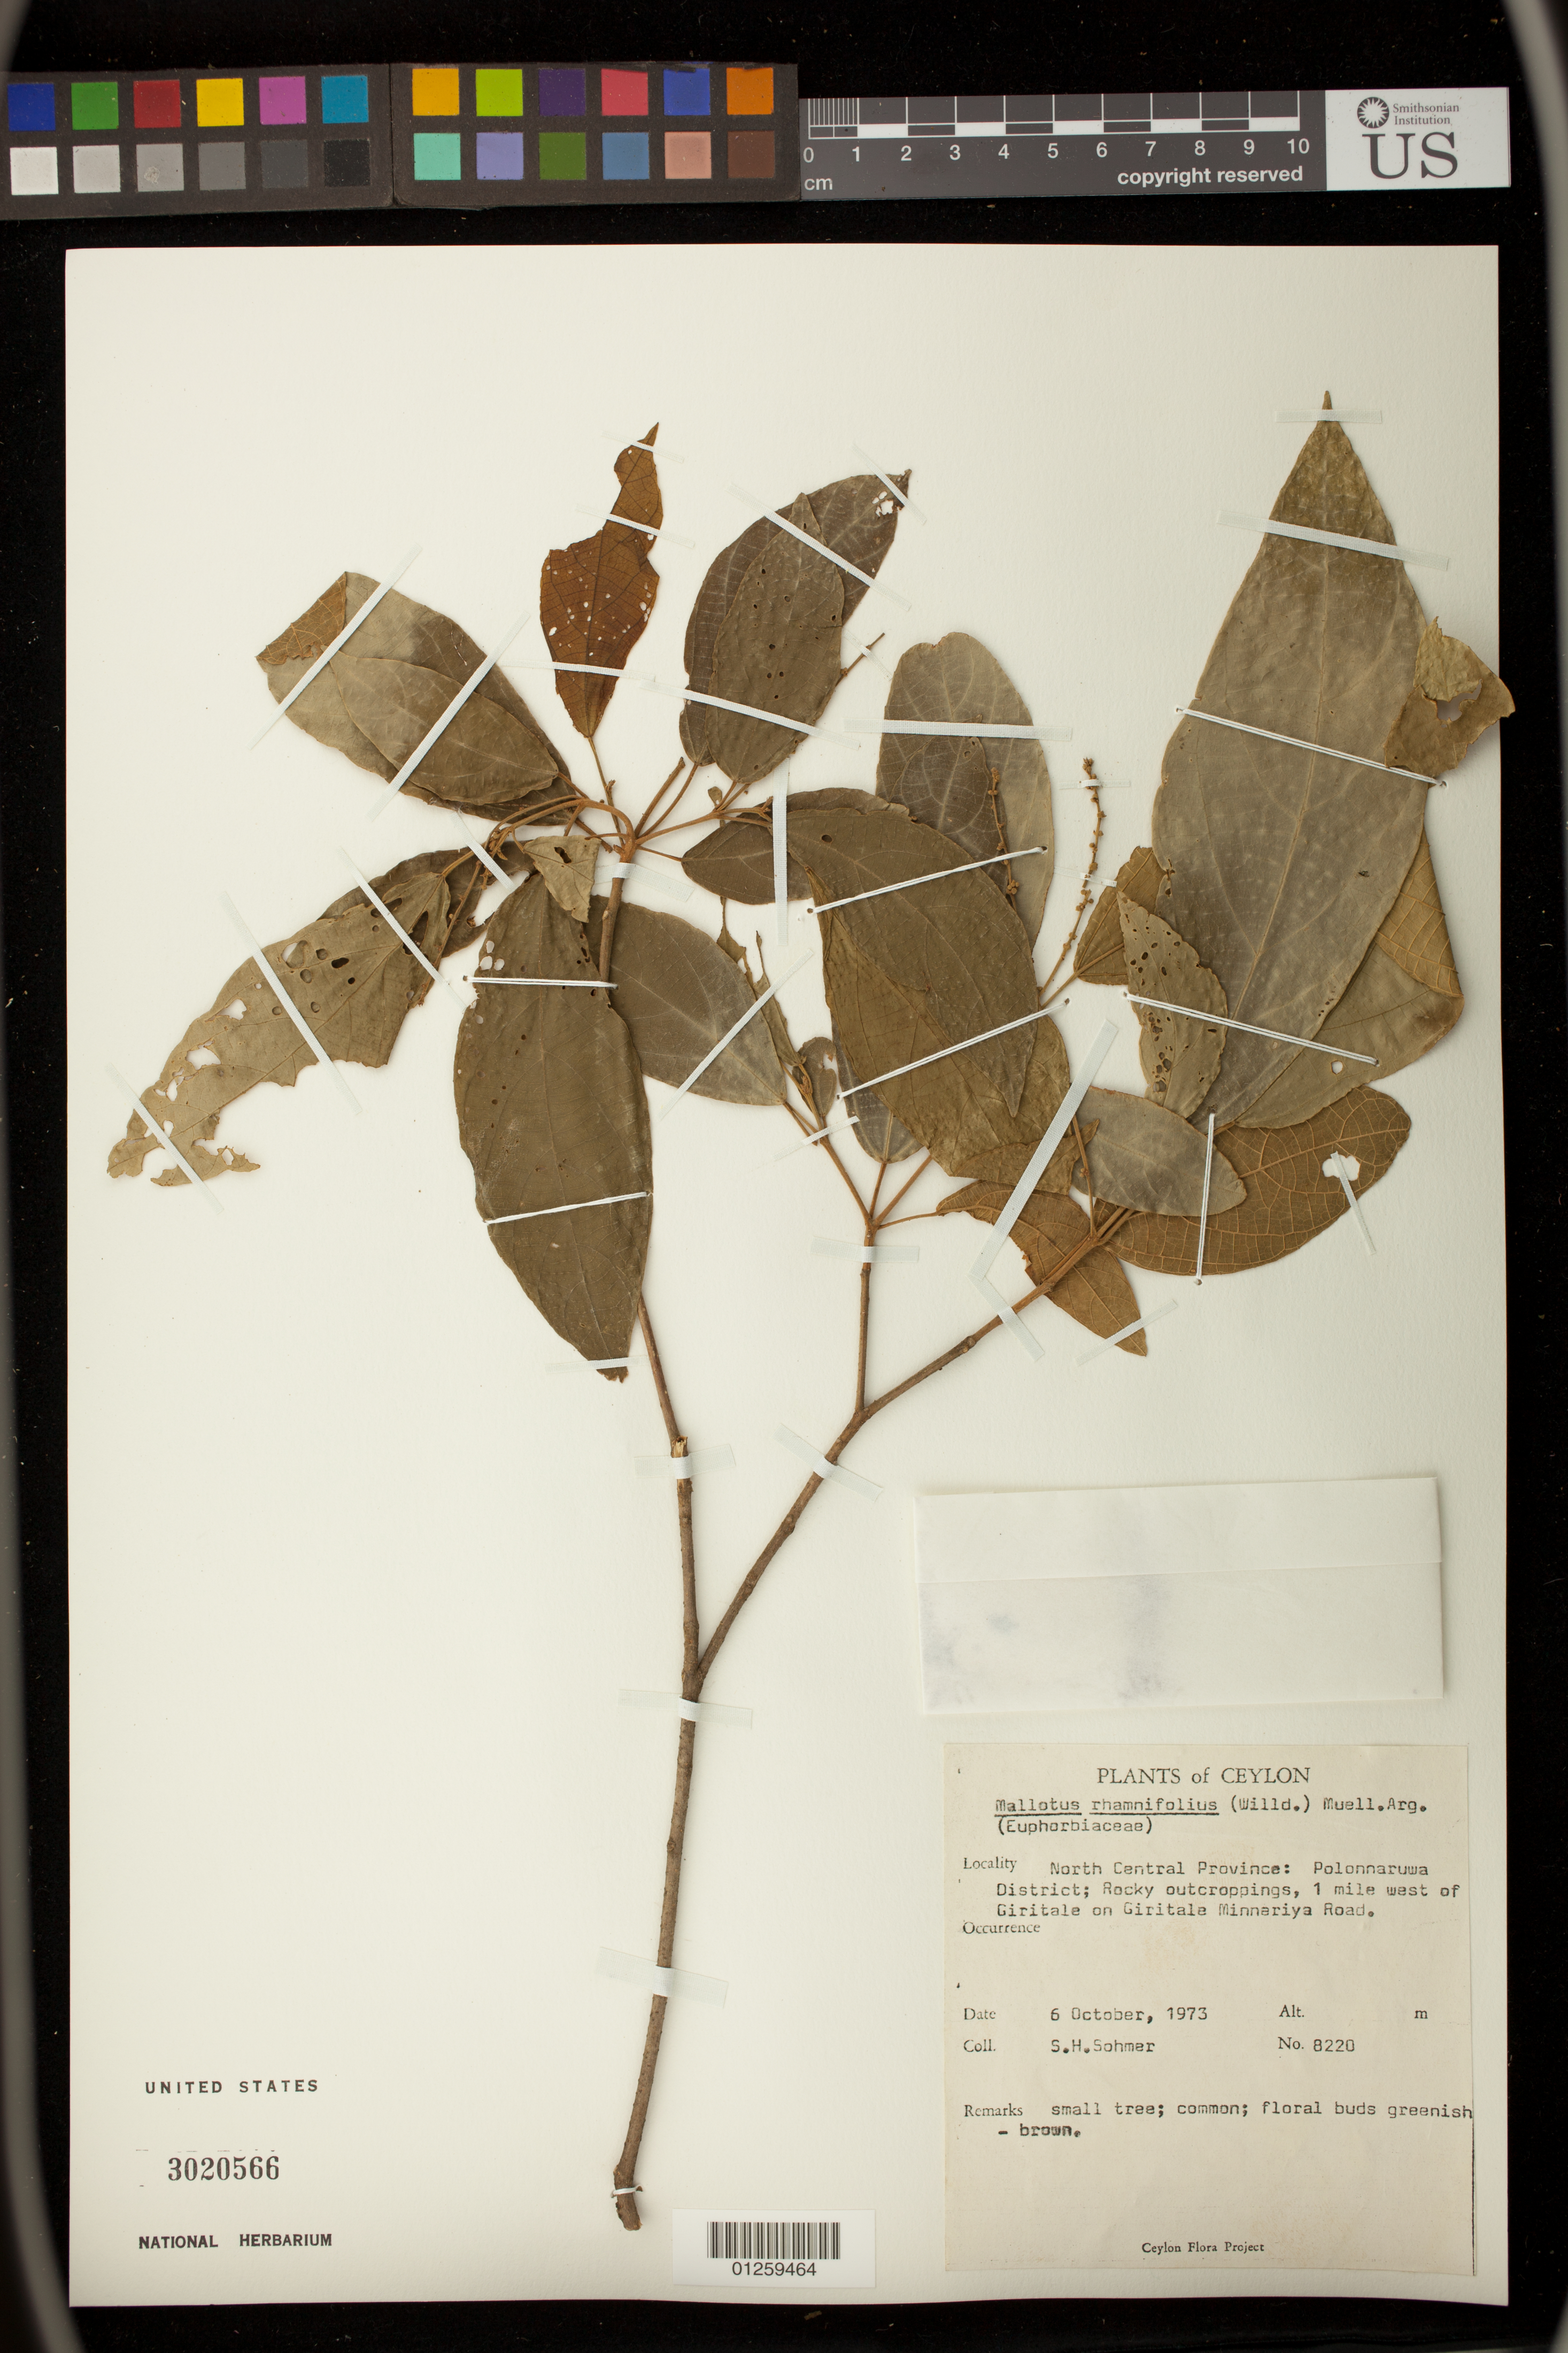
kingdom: Plantae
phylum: Tracheophyta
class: Magnoliopsida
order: Malpighiales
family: Euphorbiaceae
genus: Mallotus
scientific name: Mallotus rhamnifolius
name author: (Willd.) Müll. Arg.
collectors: S. H. Sohmer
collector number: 8220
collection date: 1973-10-06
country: Sri Lanka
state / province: North Central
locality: Polonnaruwa District; Rocky outcroppings. 1 mile west of Giritale Minnariya Road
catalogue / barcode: US 3020566